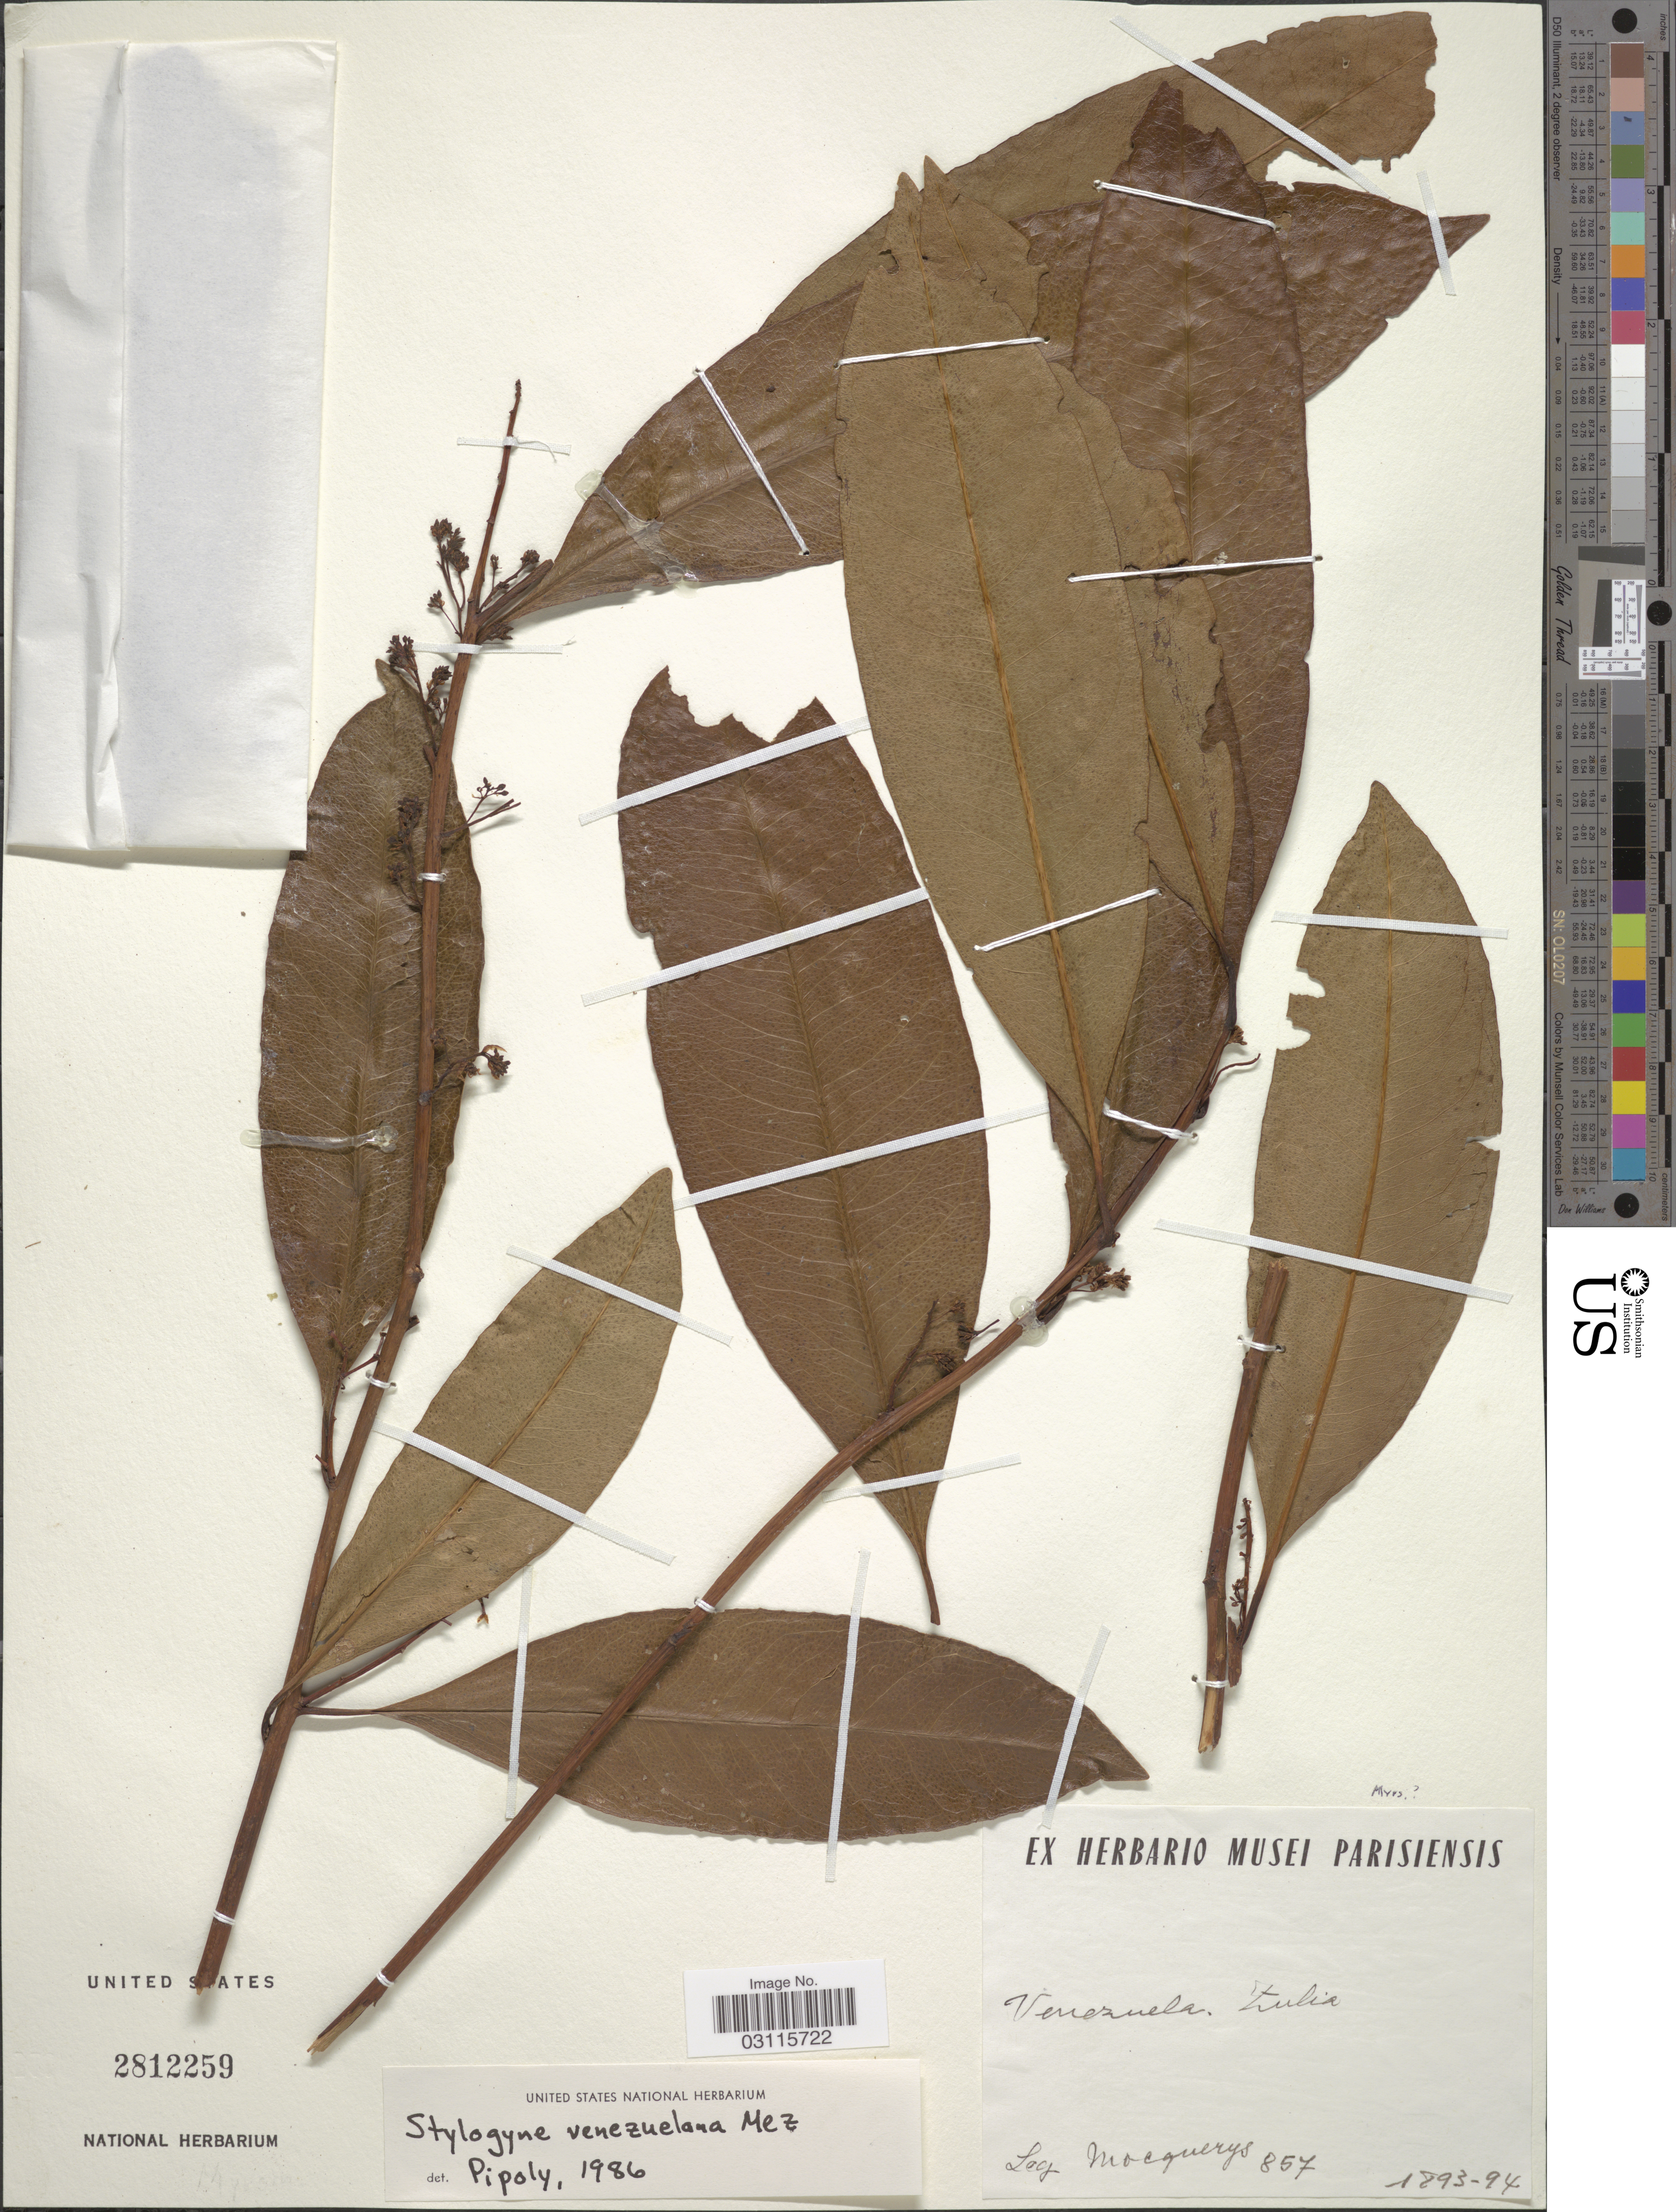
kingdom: Plantae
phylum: Tracheophyta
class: Magnoliopsida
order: Ericales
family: Primulaceae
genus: Stylogyne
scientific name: Stylogyne venezuelana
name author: Mez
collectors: A. Mocquerys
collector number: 857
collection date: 1893/1894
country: Venezuela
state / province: Zulia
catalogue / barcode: US 2812259